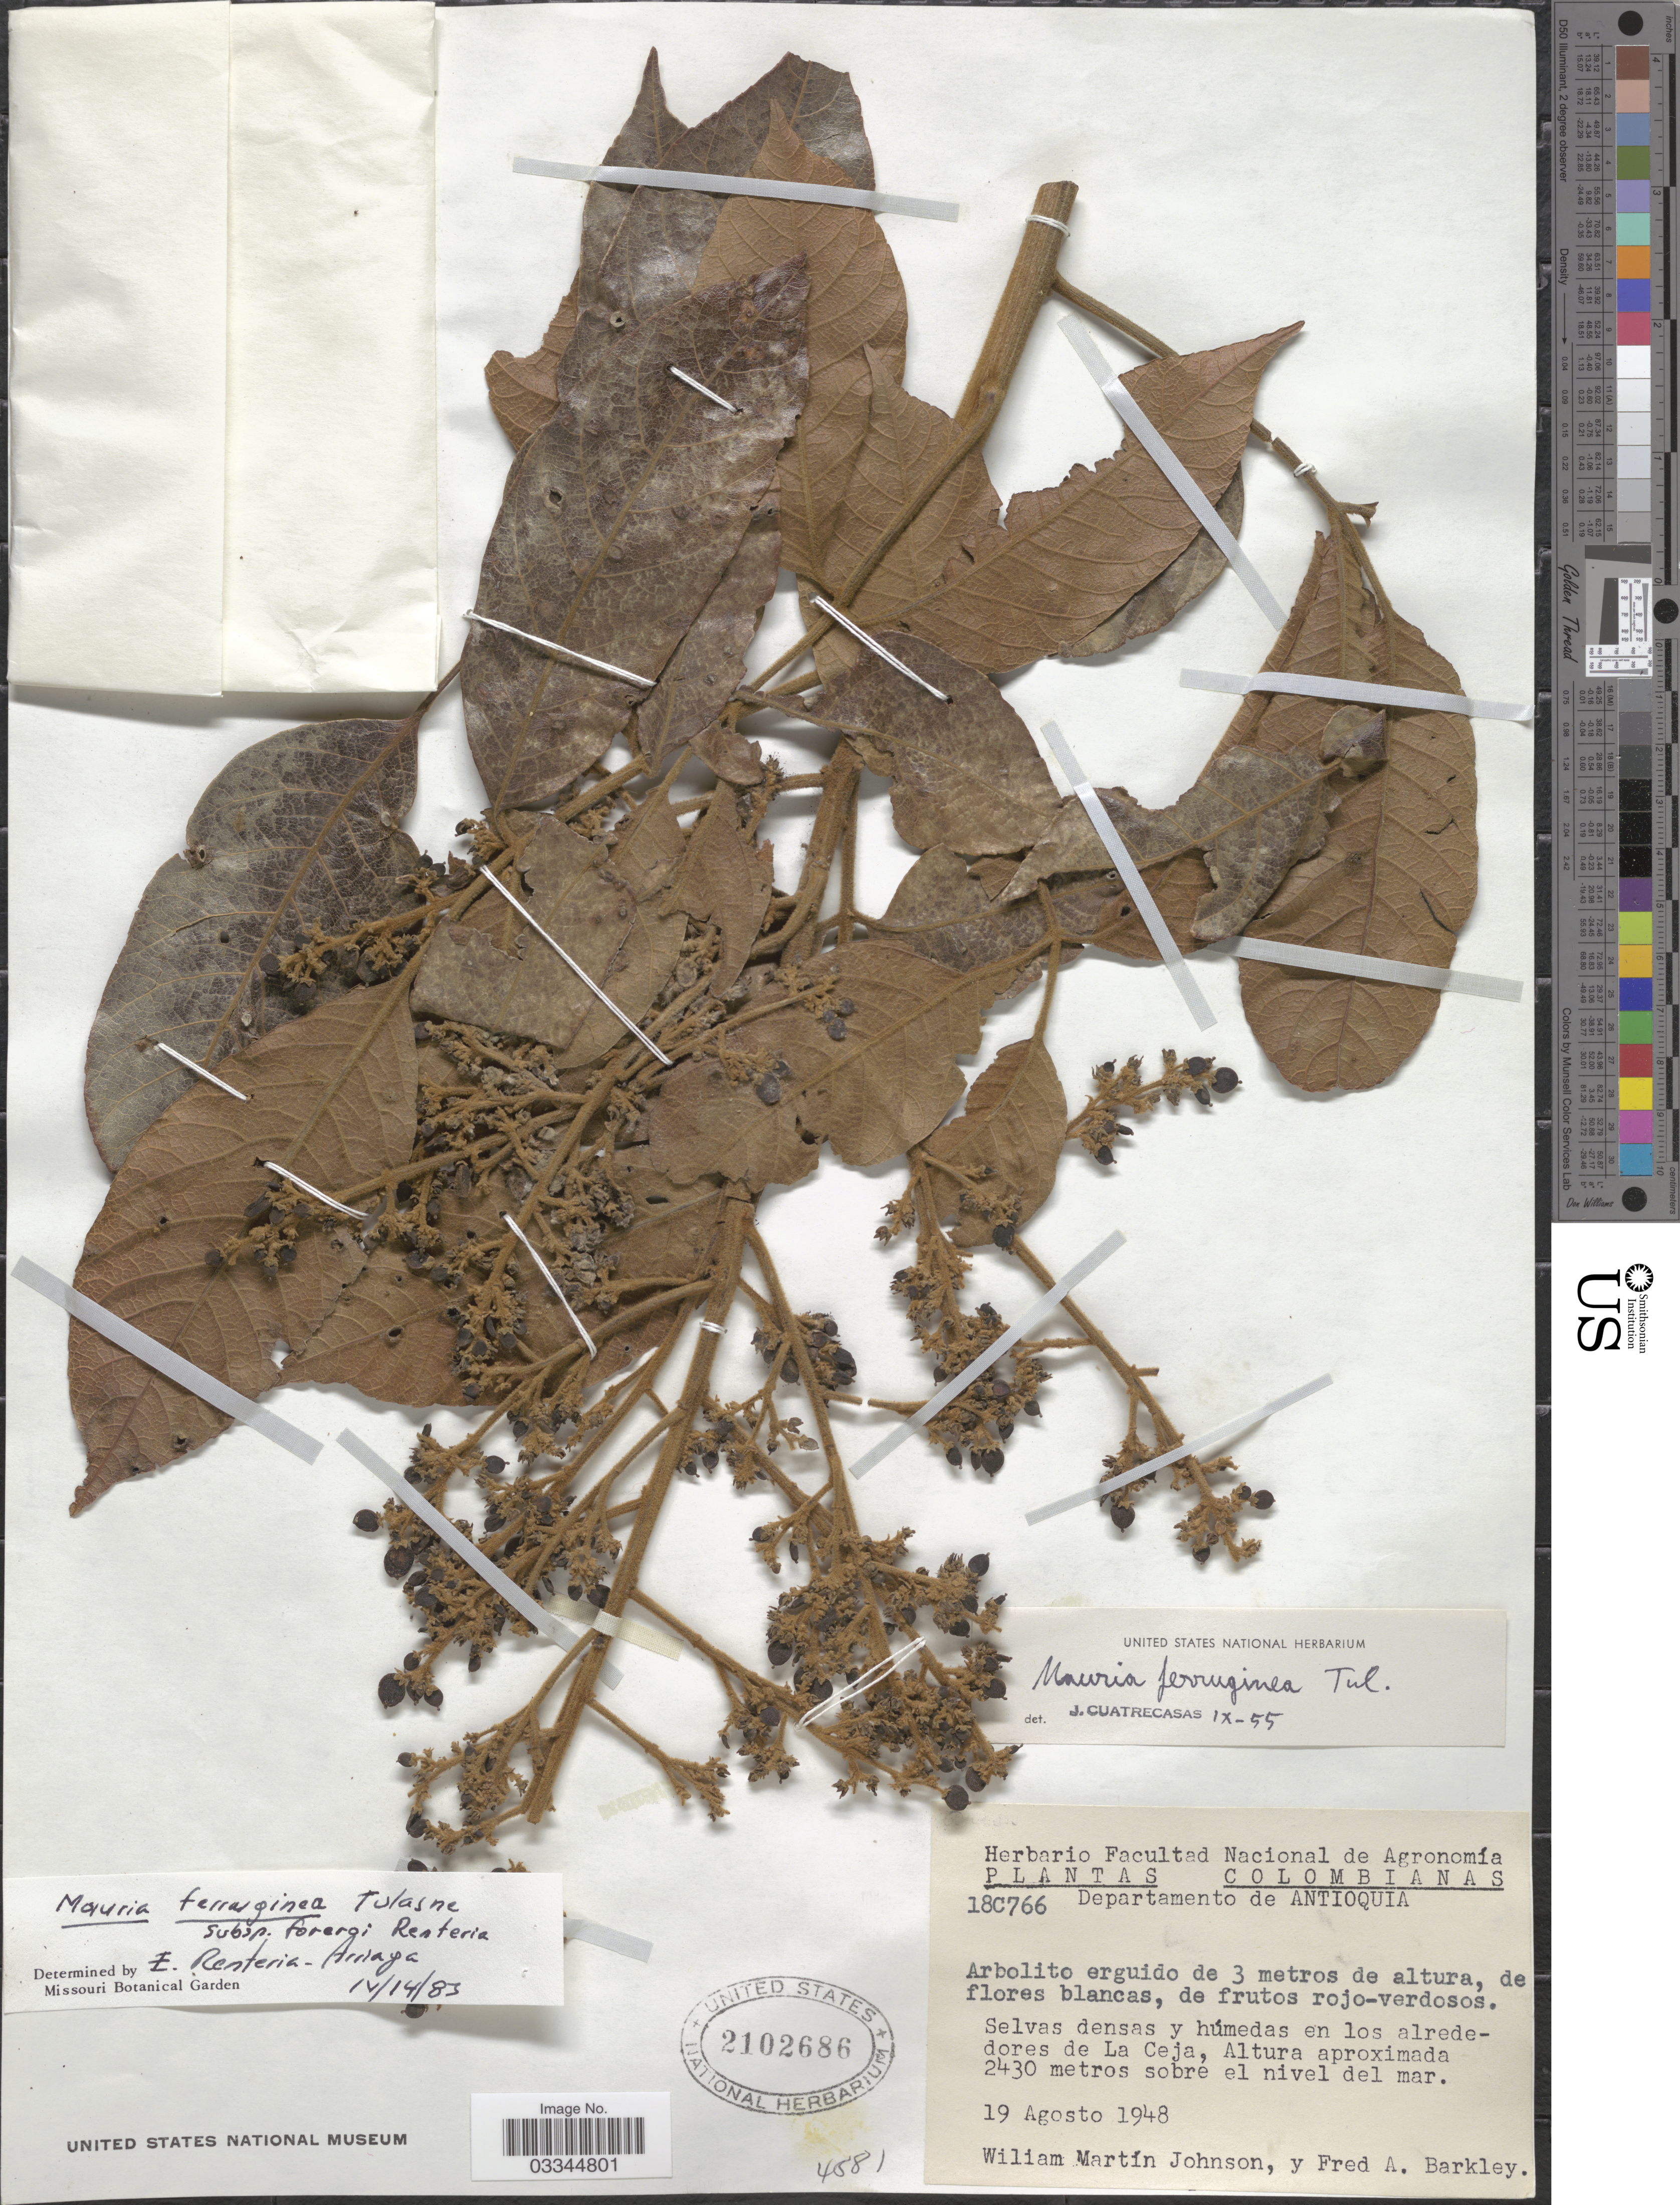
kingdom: Plantae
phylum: Tracheophyta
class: Magnoliopsida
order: Sapindales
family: Anacardiaceae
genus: Mauria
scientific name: Mauria ferruginea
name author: Tul.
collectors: W. M. Johnson & F. A. Barkley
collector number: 18C766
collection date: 1948-08-19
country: Colombia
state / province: Antioquia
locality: Departamento de Antioquia. Selvas densas y húmedas en los alrededores de La Ceja.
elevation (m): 2430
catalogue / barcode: US 2102686